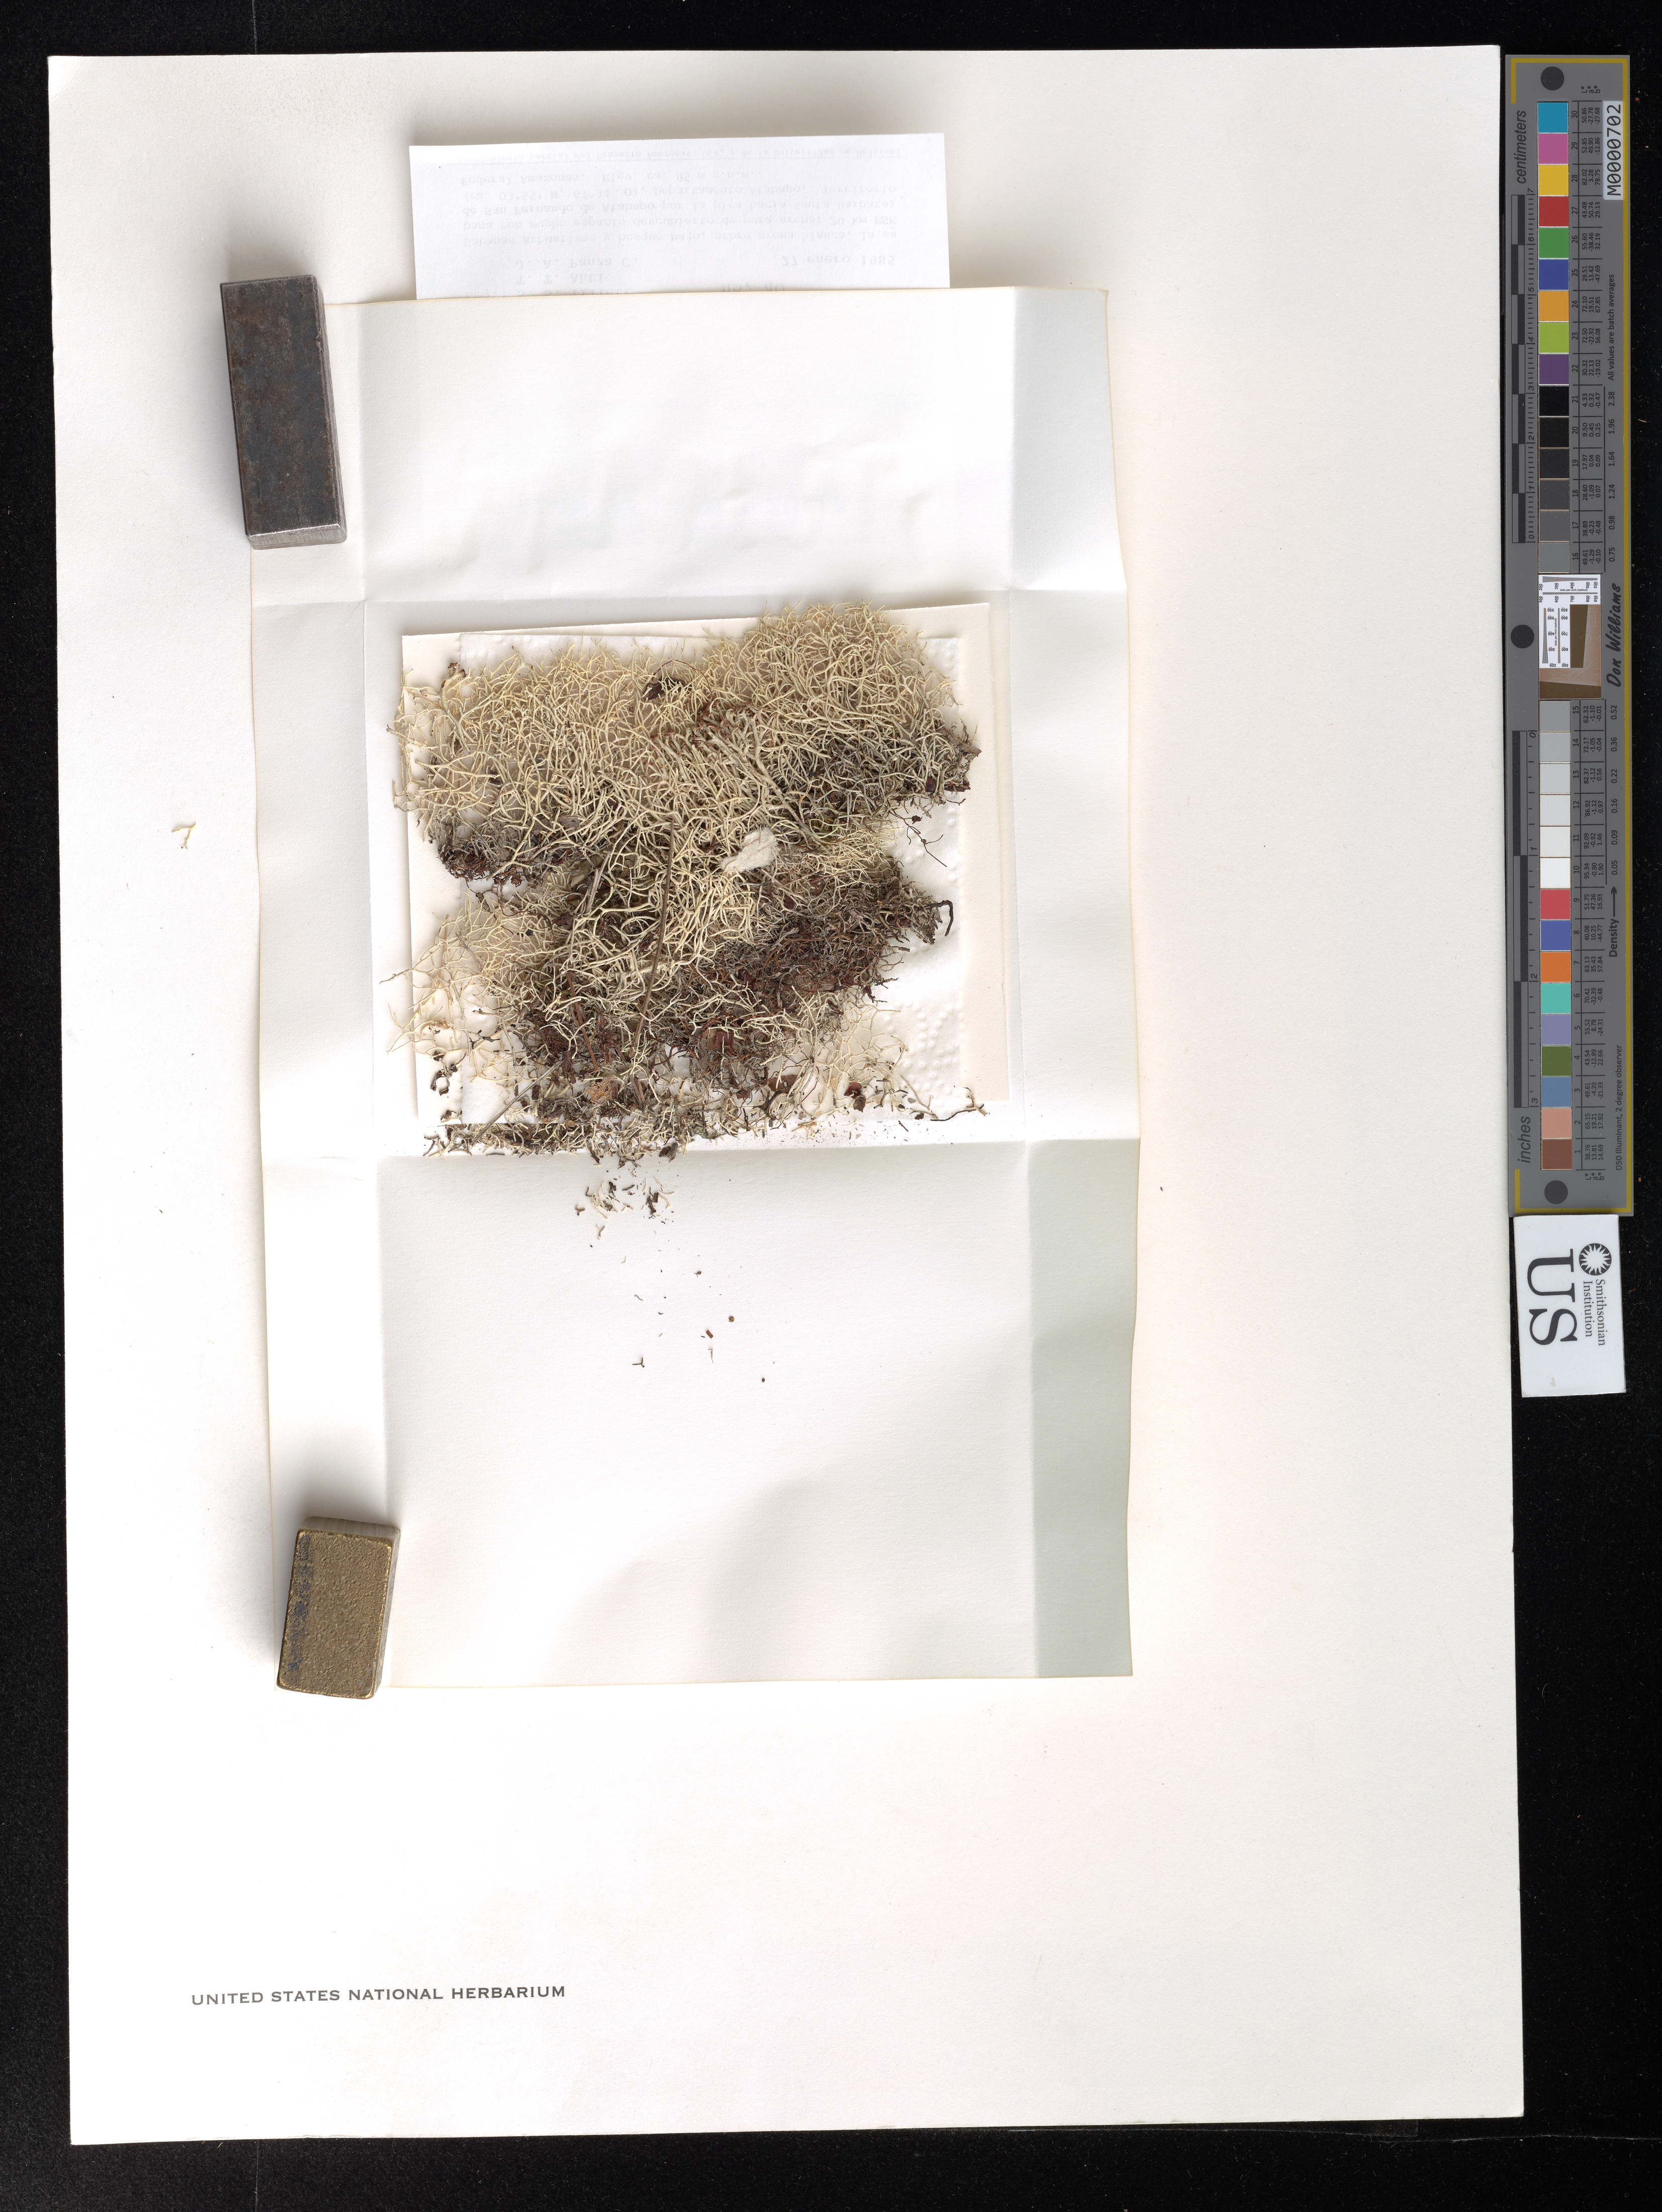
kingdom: Fungi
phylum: Ascomycota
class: Lecanoromycetes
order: Lecanorales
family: Cladoniaceae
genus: Cladonia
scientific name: Cladonia peltastica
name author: (Nyl.) Müll. Arg.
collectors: S. S. Tillett, T. T. Ahti & J. Panza C.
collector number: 40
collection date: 1985-01-27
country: Venezuela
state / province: Amazonas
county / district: Atabapo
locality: San Fernando de Atabapo, 20 km ESE, por la pica hacia Santa Barbara.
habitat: Sabanas arbustivas y bosque bajo, sobre arena blanca, la sabana con mucho espacio descubierto de pura arena.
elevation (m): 85